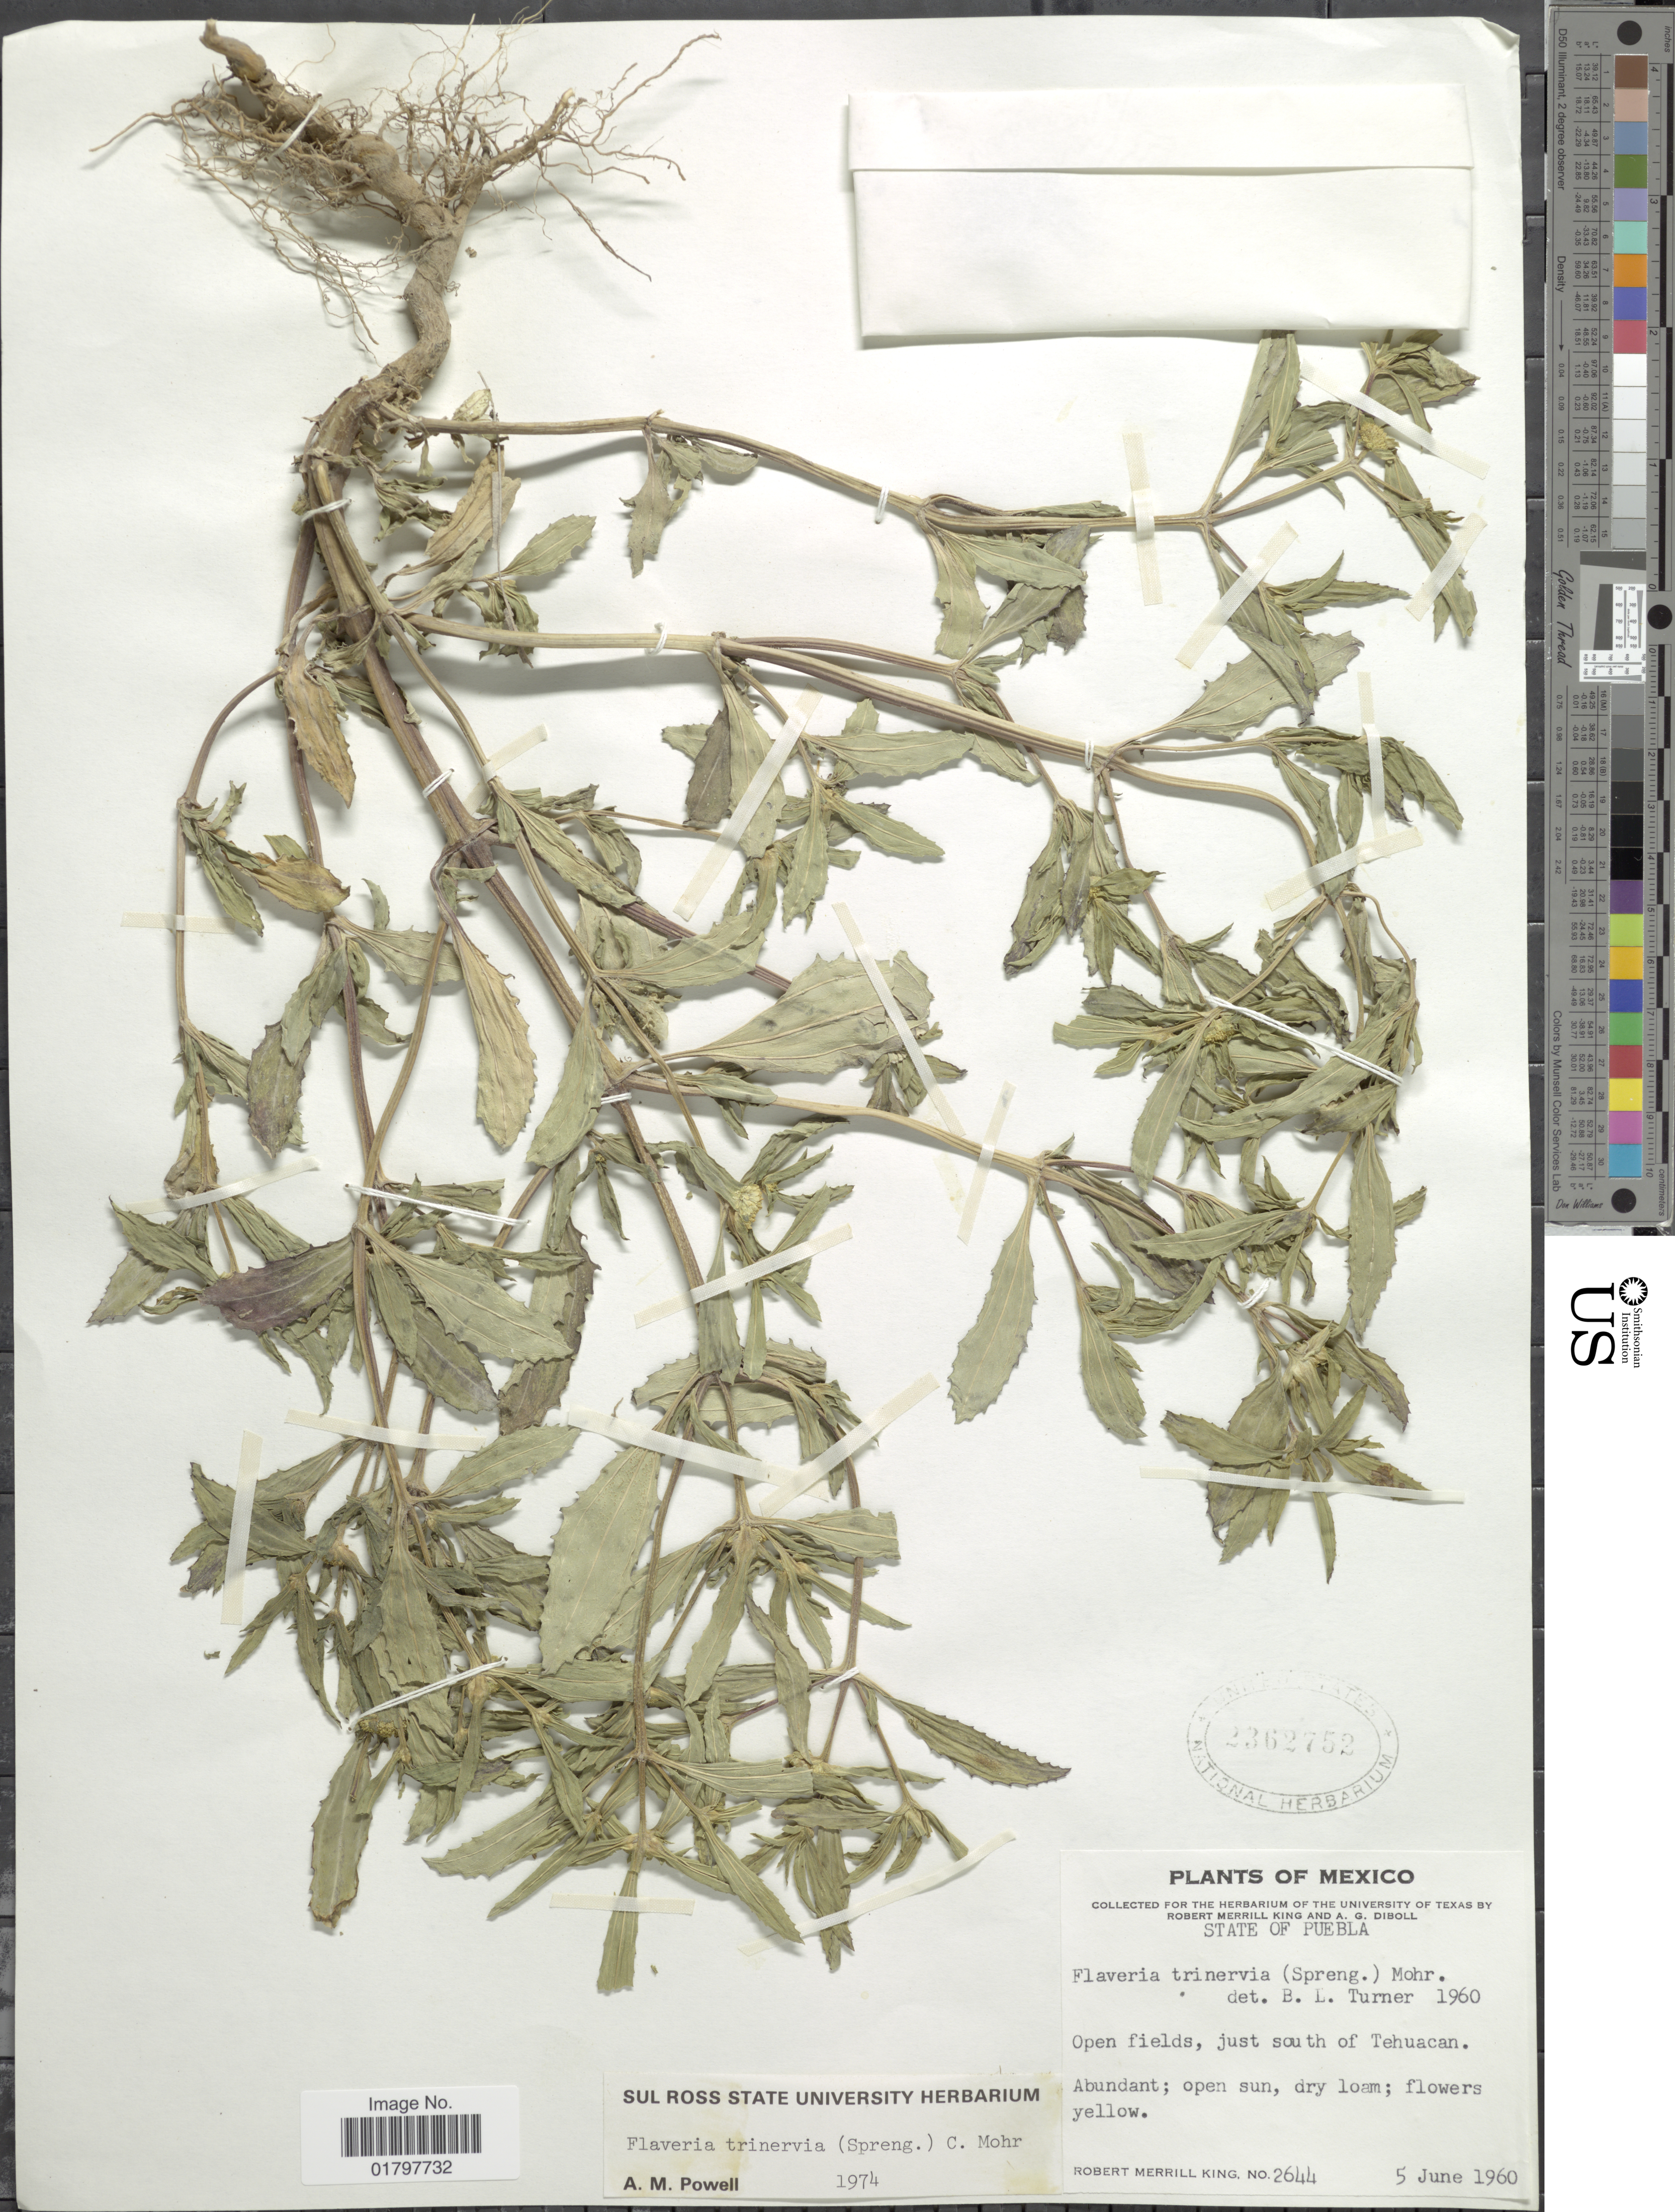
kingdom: Plantae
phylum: Tracheophyta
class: Magnoliopsida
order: Asterales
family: Asteraceae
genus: Flaveria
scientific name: Flaveria trinervia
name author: (Spreng.) C. Mohr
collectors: R. M. King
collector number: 2644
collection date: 1960-06-05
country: Mexico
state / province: Puebla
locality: State of Puebla. Open fields, kjust south of Tehuacan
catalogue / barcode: US 2362752